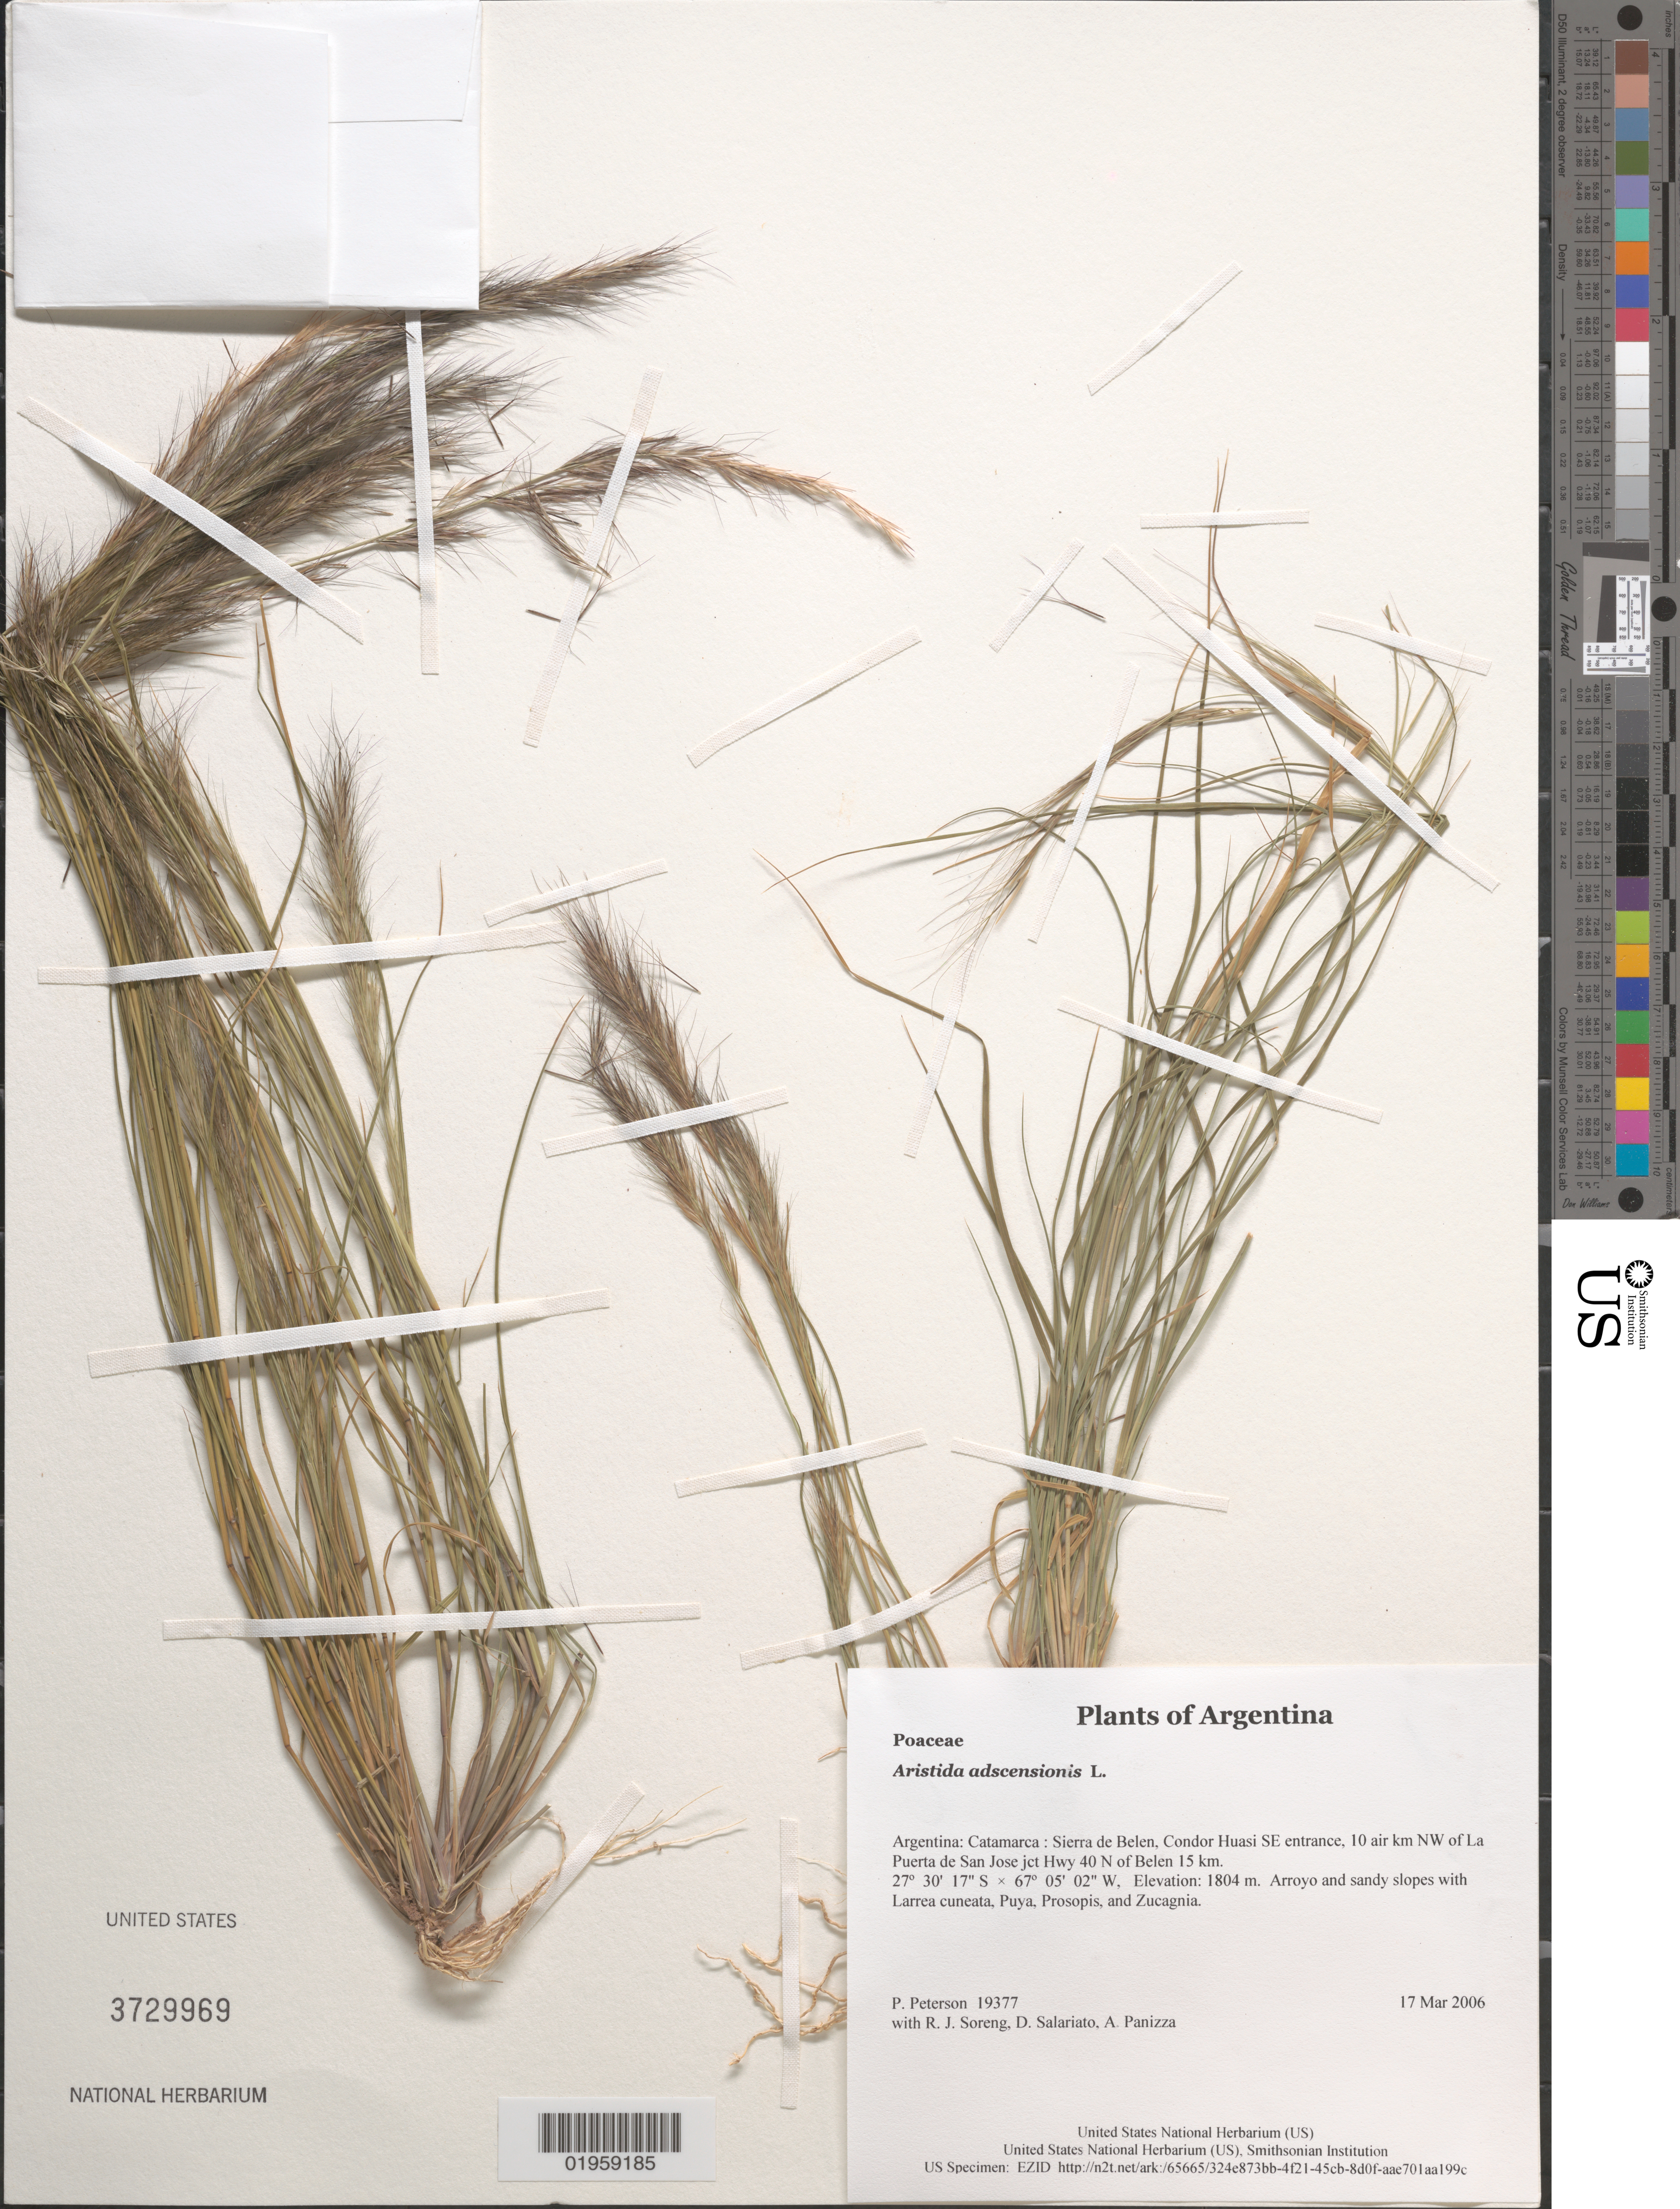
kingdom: Plantae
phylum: Tracheophyta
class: Liliopsida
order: Poales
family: Poaceae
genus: Aristida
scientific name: Aristida adscensionis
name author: L.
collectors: P. M. Peterson, R. J. Soreng, D. Salariato & A. Panizza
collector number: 19377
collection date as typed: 17 Mar 2006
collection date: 2006-03-17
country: Argentina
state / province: Catamarca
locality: Sierra de Belen, Condor Huasi SE entrance, 10 air km NW of La Puerta de San Jose jct Hwy 40 N of Belen 15 km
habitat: Arroyo and sandy slopes with Larrea cuneata, Puya, Prosopis, and Zucagnia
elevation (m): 1804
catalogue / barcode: US 3729969